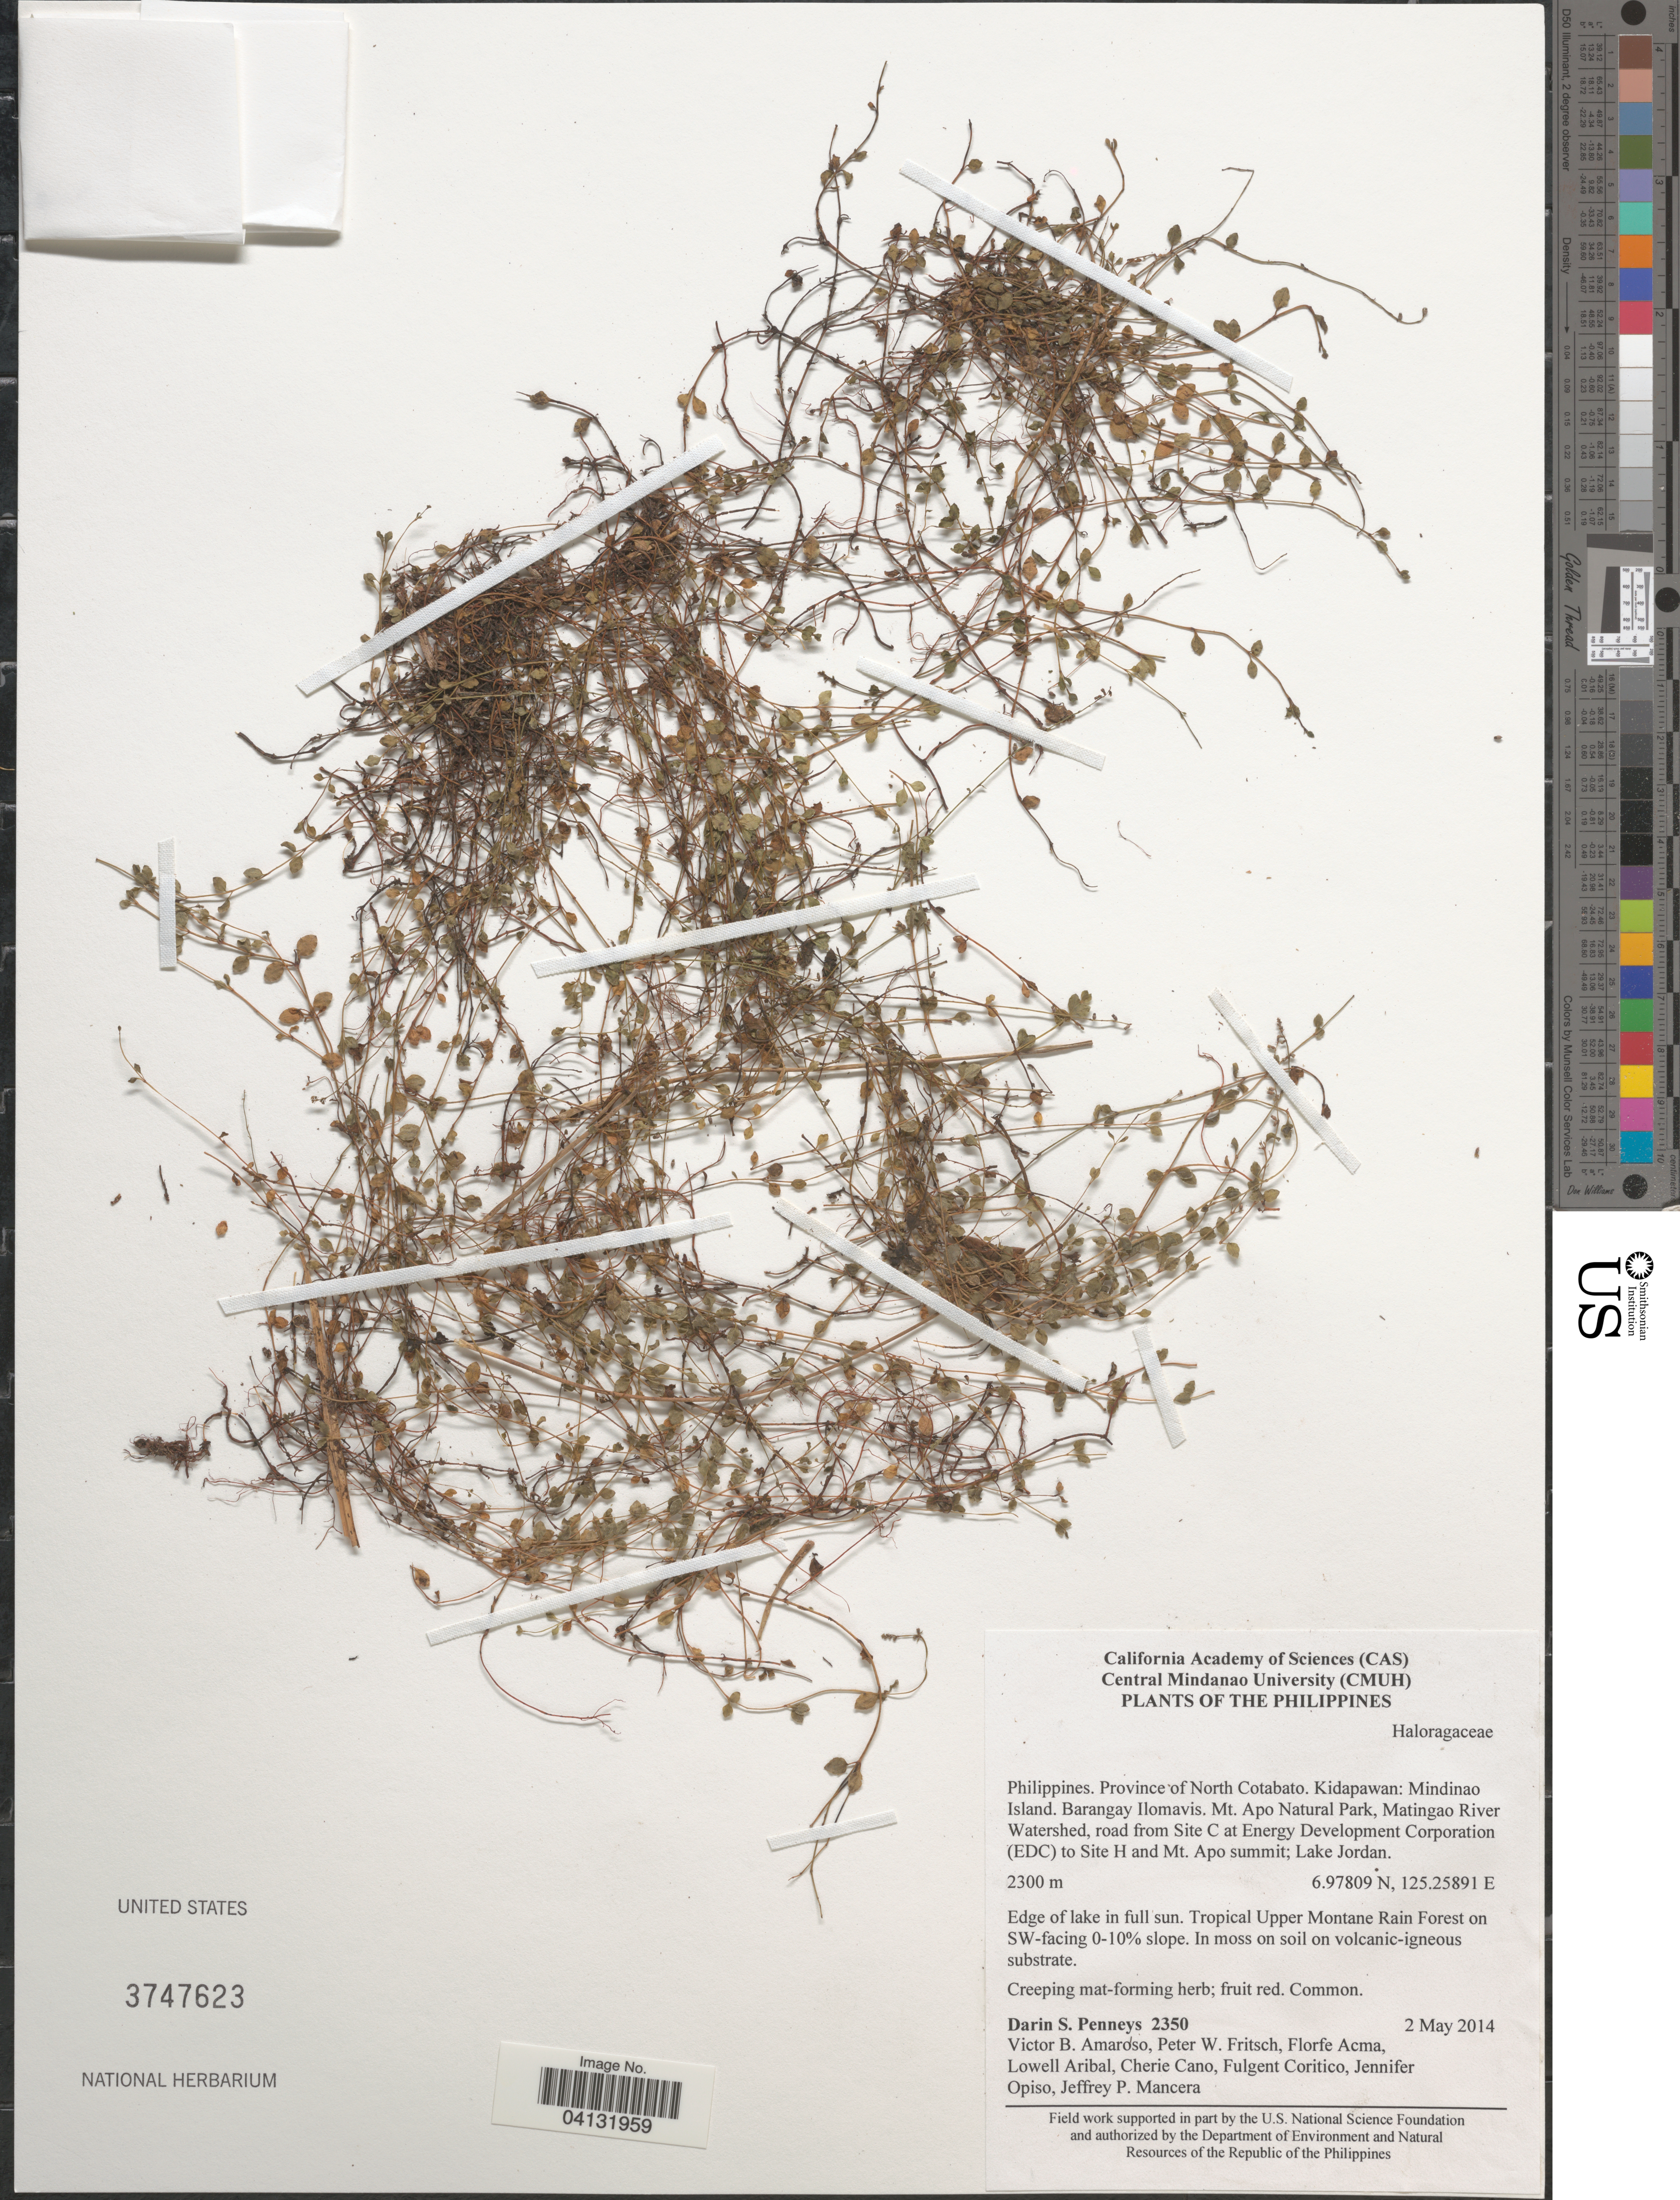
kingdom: Plantae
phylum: Tracheophyta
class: Magnoliopsida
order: Saxifragales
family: Haloragaceae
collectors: D. S. Penneys, V. Amoroso, P. W. Fritsch, F. Acma & et al.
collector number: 2350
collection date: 2014-05-02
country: Philippines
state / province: Soccsksargen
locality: Province of North Cotabato. Kidapawan: Mindinao Island. Barangay Ilomavis. Mt. Apo Natural Park, Matingao River Watershed, road from Site C at Energy Development Corporation (EDC) to Site H and Mt. Apo summit; Lake Jordan. Tropical Upper Montane Rain Forest on SW-facing 0-10% slope.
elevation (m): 2300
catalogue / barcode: US 3747623